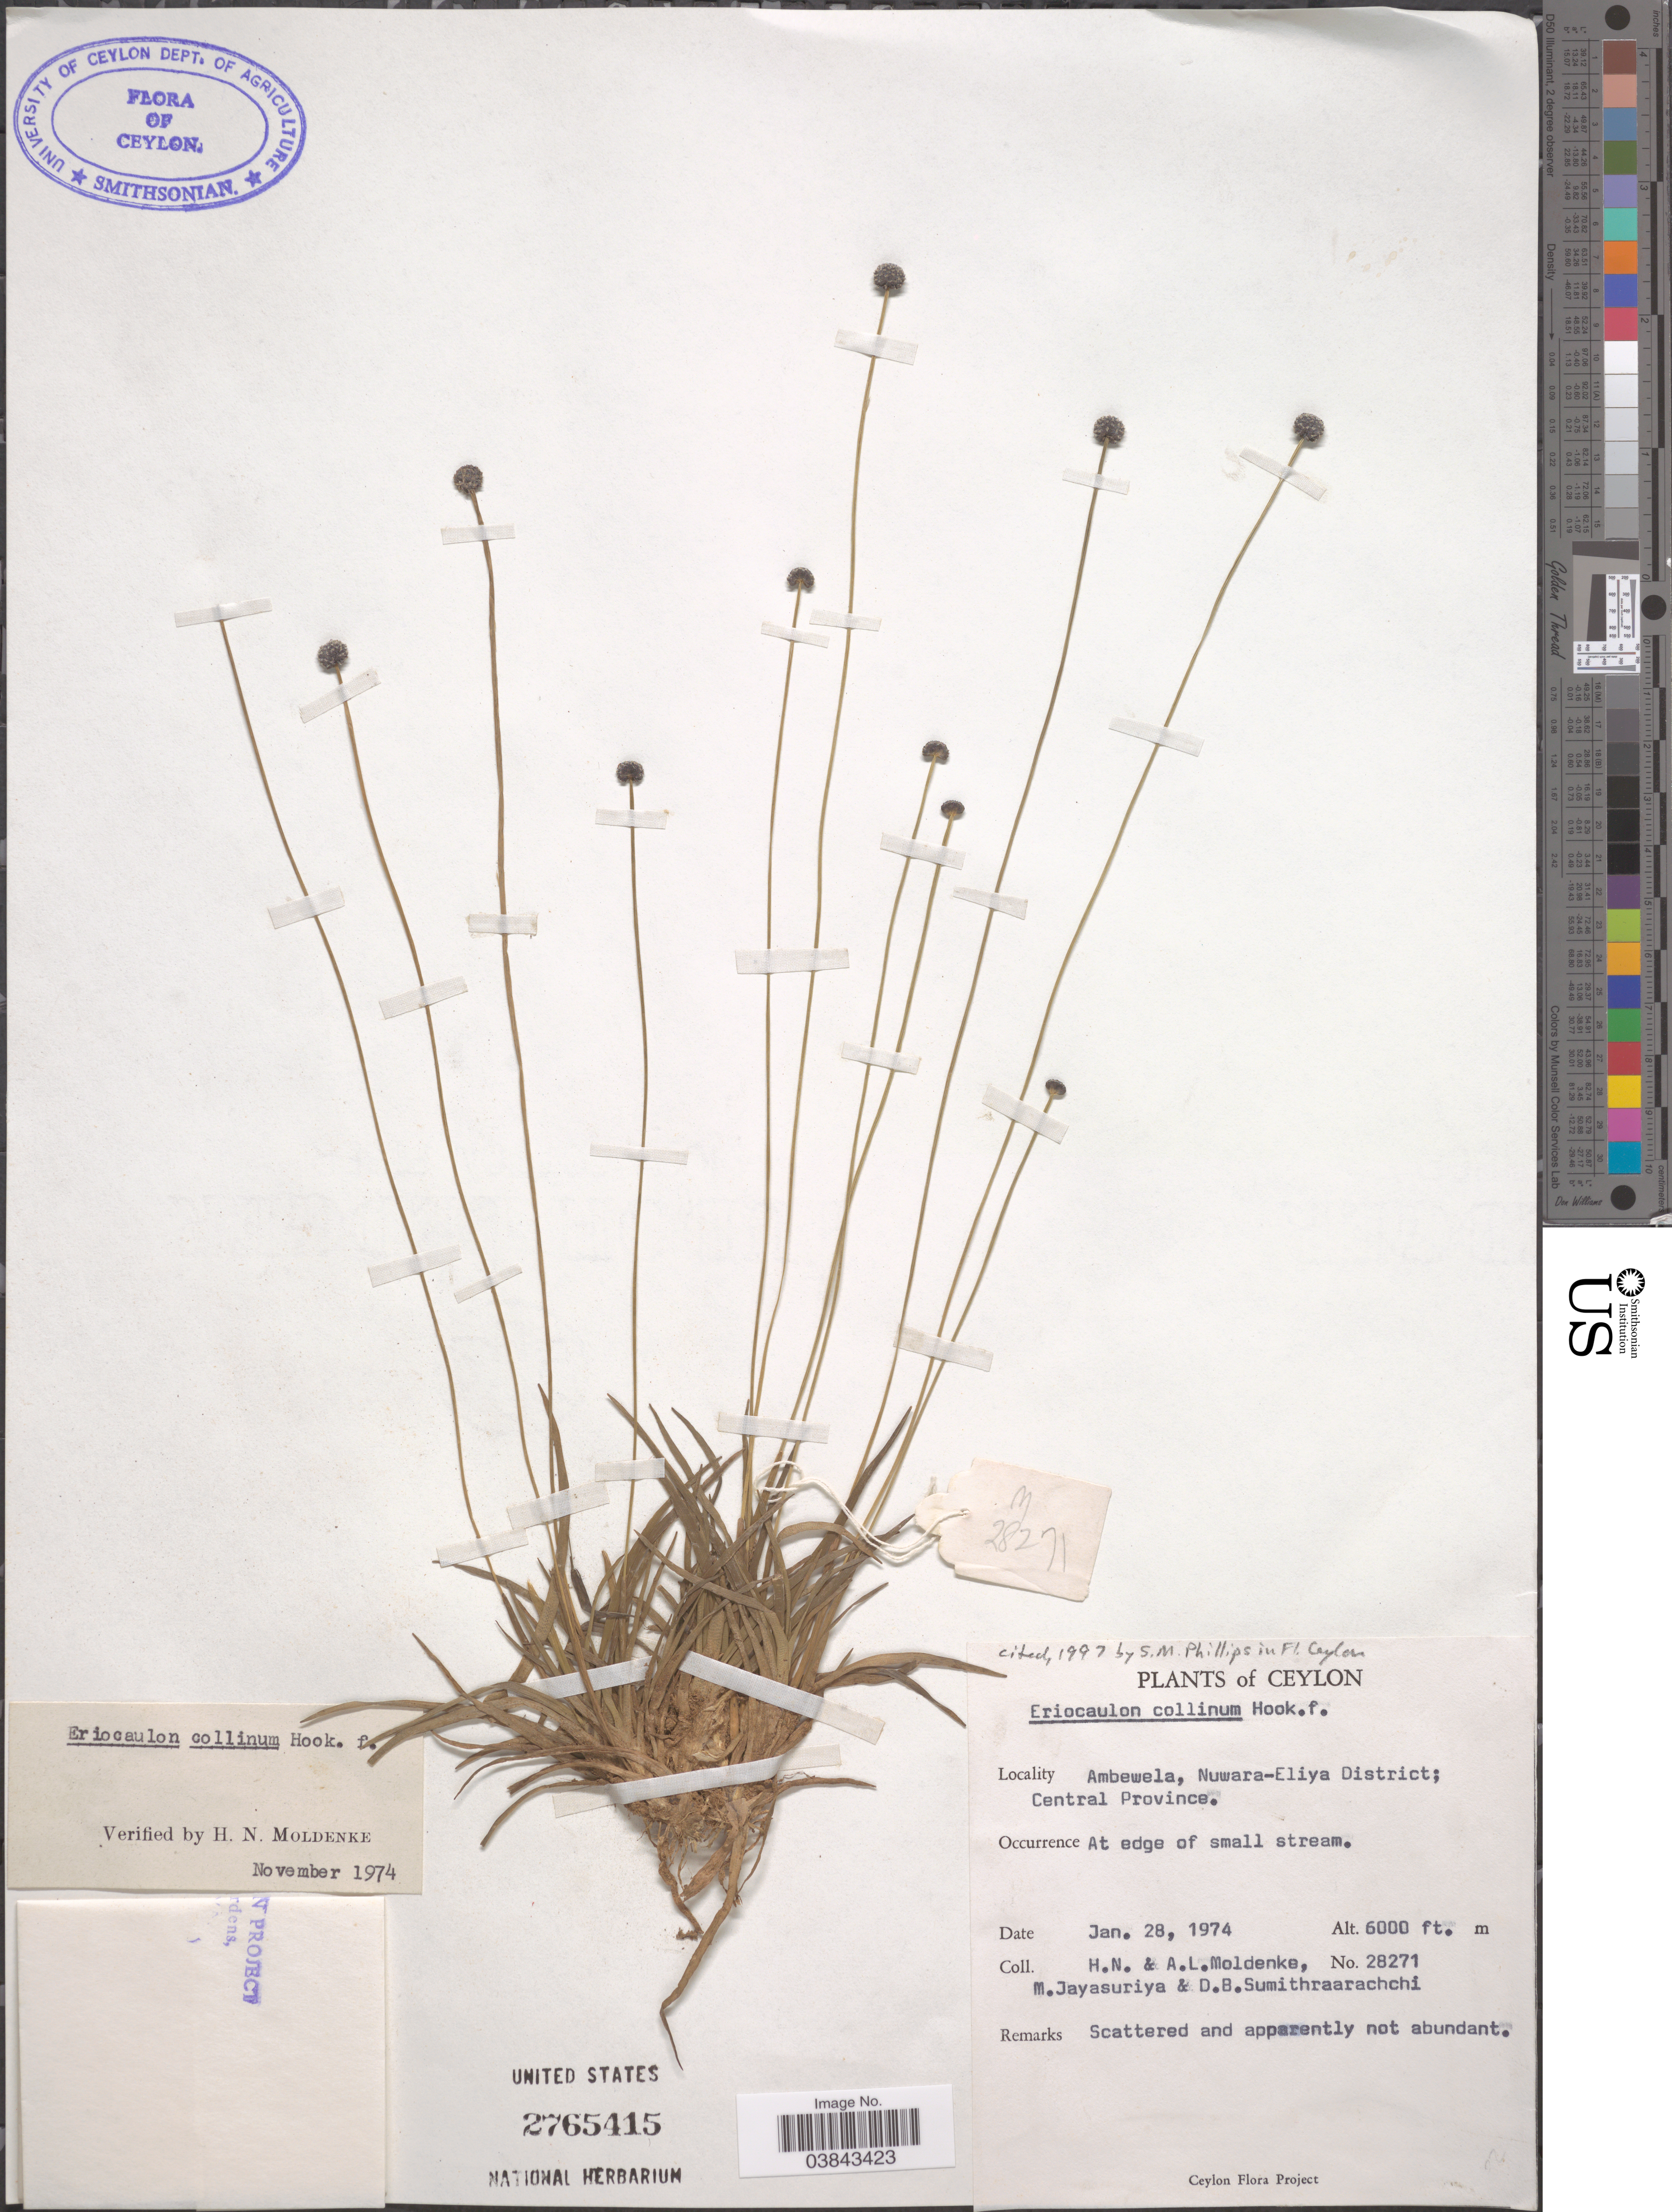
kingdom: Plantae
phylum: Tracheophyta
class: Liliopsida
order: Poales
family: Eriocaulaceae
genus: Eriocaulon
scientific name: Eriocaulon collinum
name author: Hook. f.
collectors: H. N. Moldenke, A. L. Moldenke, M. Jayasuriya & D. B. Sumithraarachchi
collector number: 28271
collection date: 1974-01-28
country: Sri Lanka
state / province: Central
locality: Ceylon. Ambewela, Nuwara Eliya District; Central Province.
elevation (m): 1829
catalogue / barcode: US 2765415